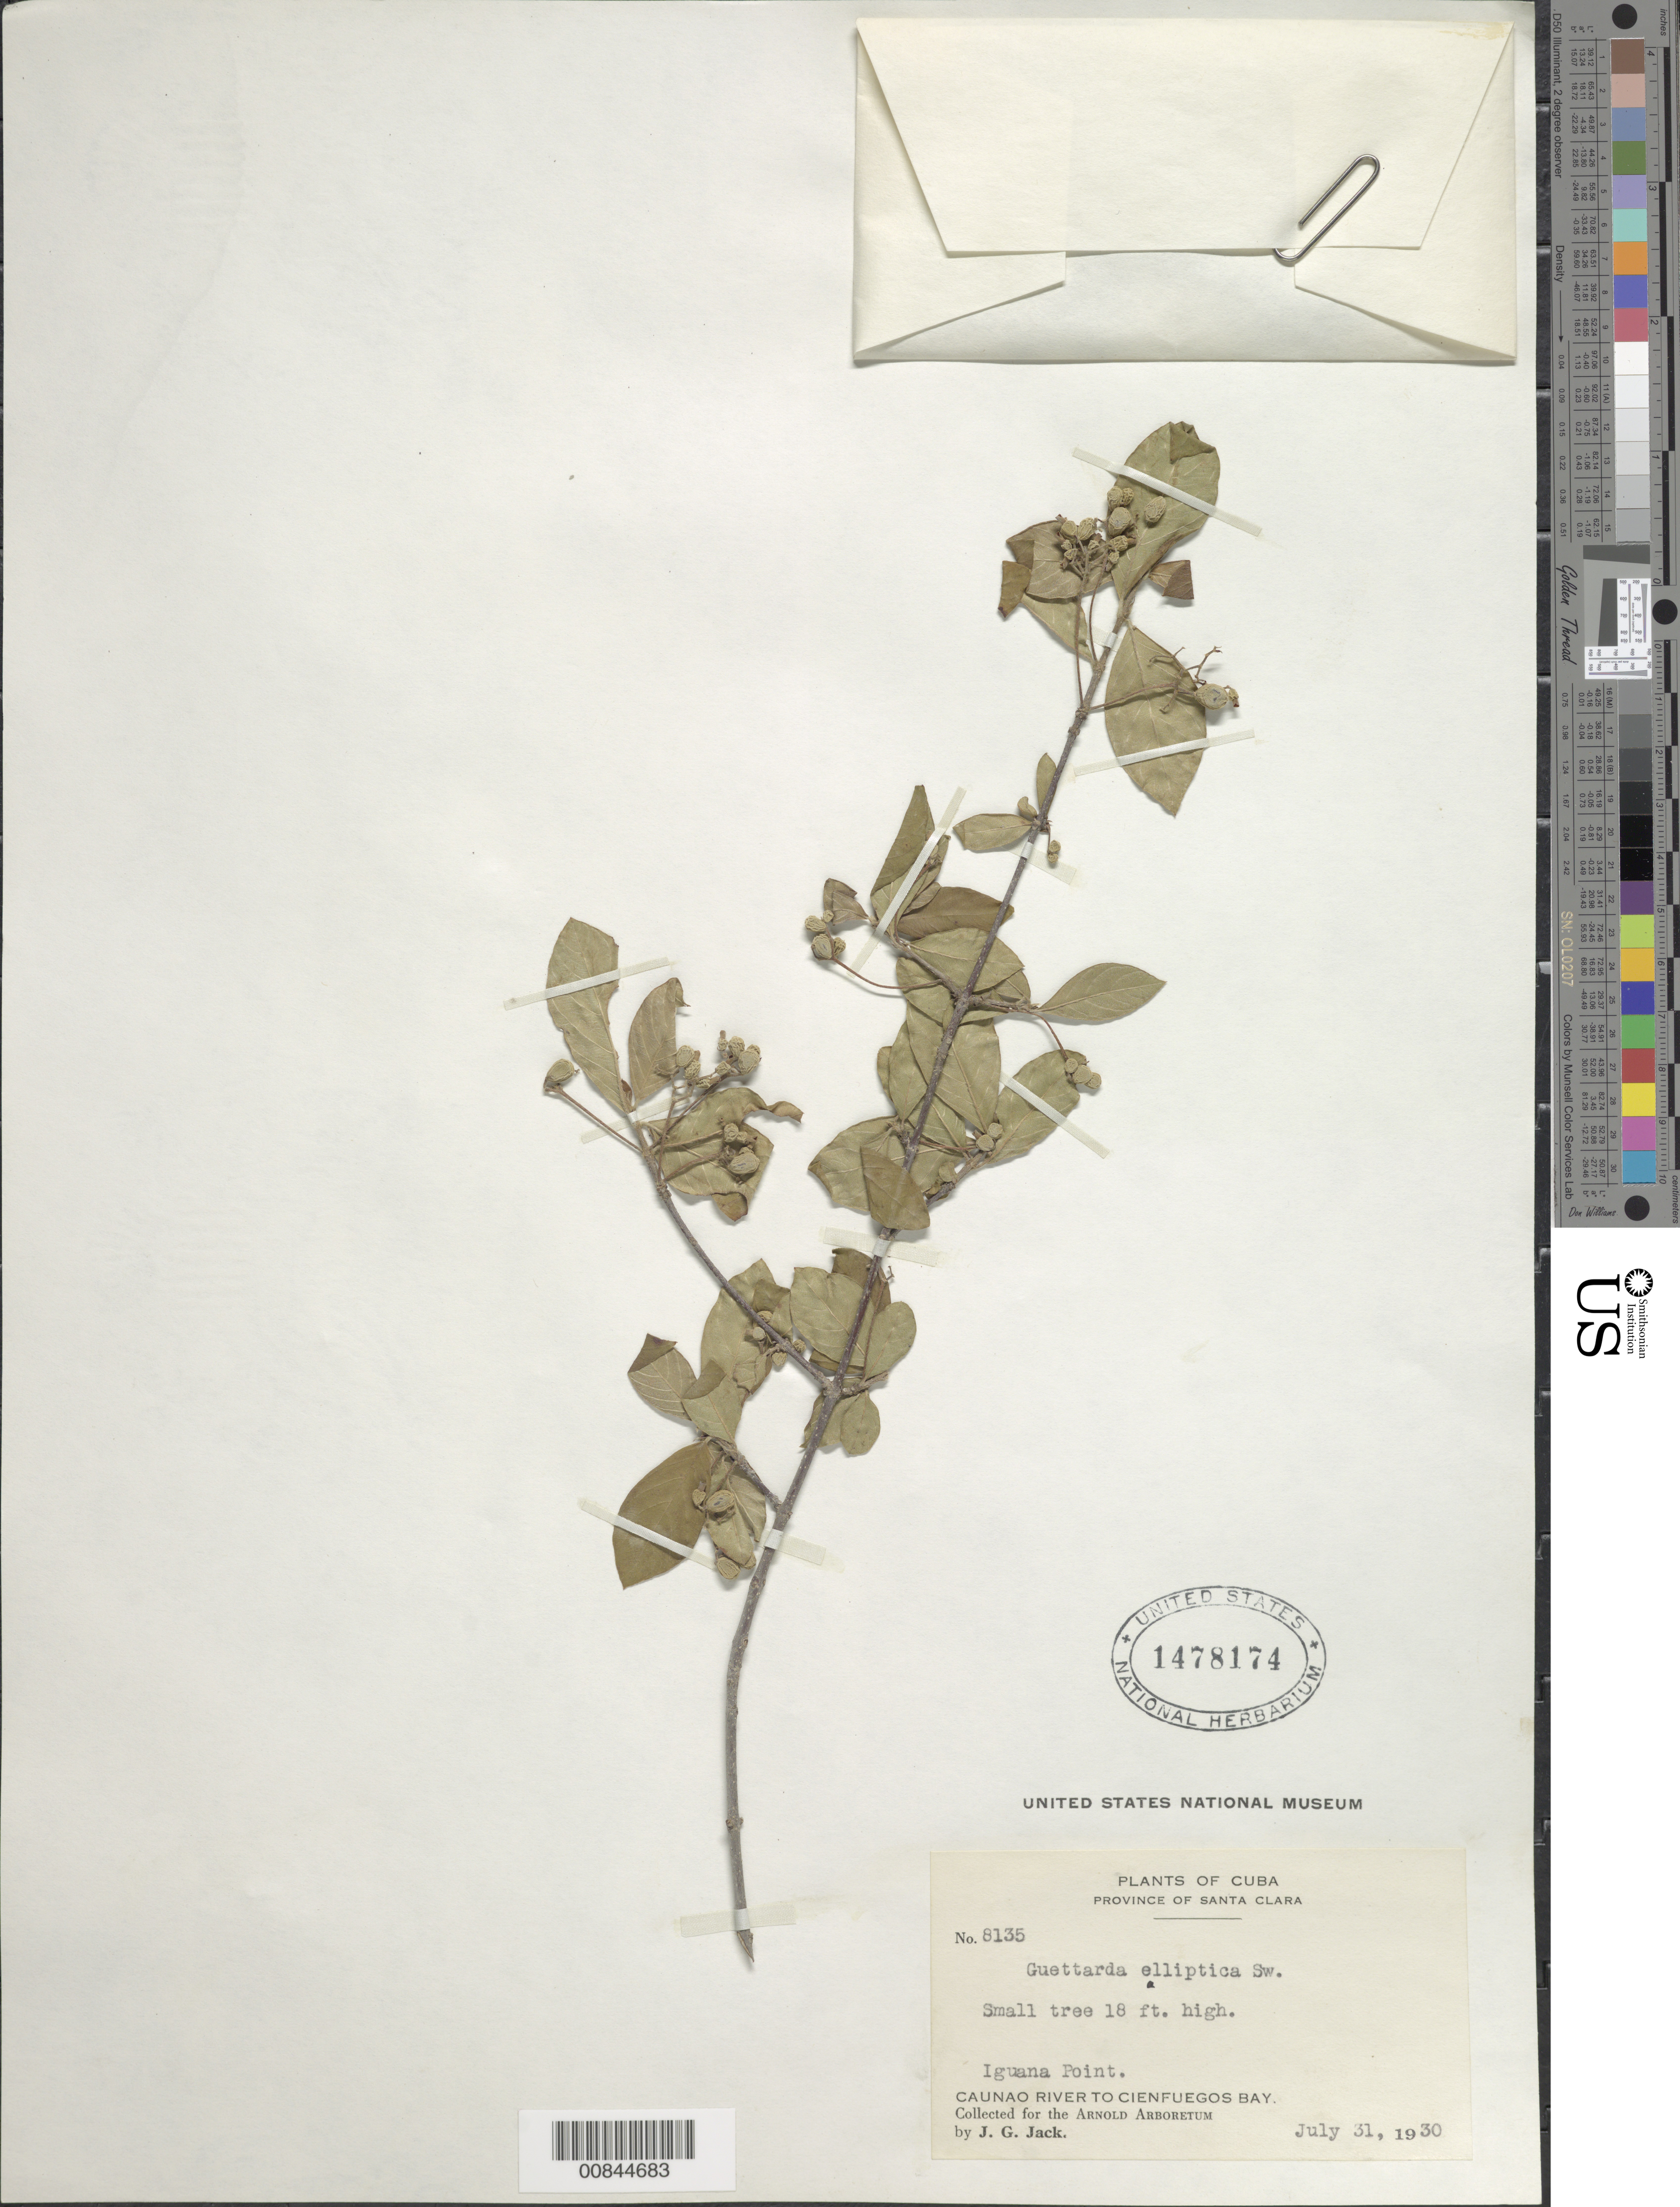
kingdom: Plantae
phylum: Tracheophyta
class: Magnoliopsida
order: Gentianales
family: Rubiaceae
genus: Guettarda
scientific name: Guettarda elliptica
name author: Sw.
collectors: J. G. Jack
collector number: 8135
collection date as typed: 31 Jul 1930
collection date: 1930-07-31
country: Cuba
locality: Iguna Point (Caunao River-Cienfuegos Bay area)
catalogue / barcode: US 1478174